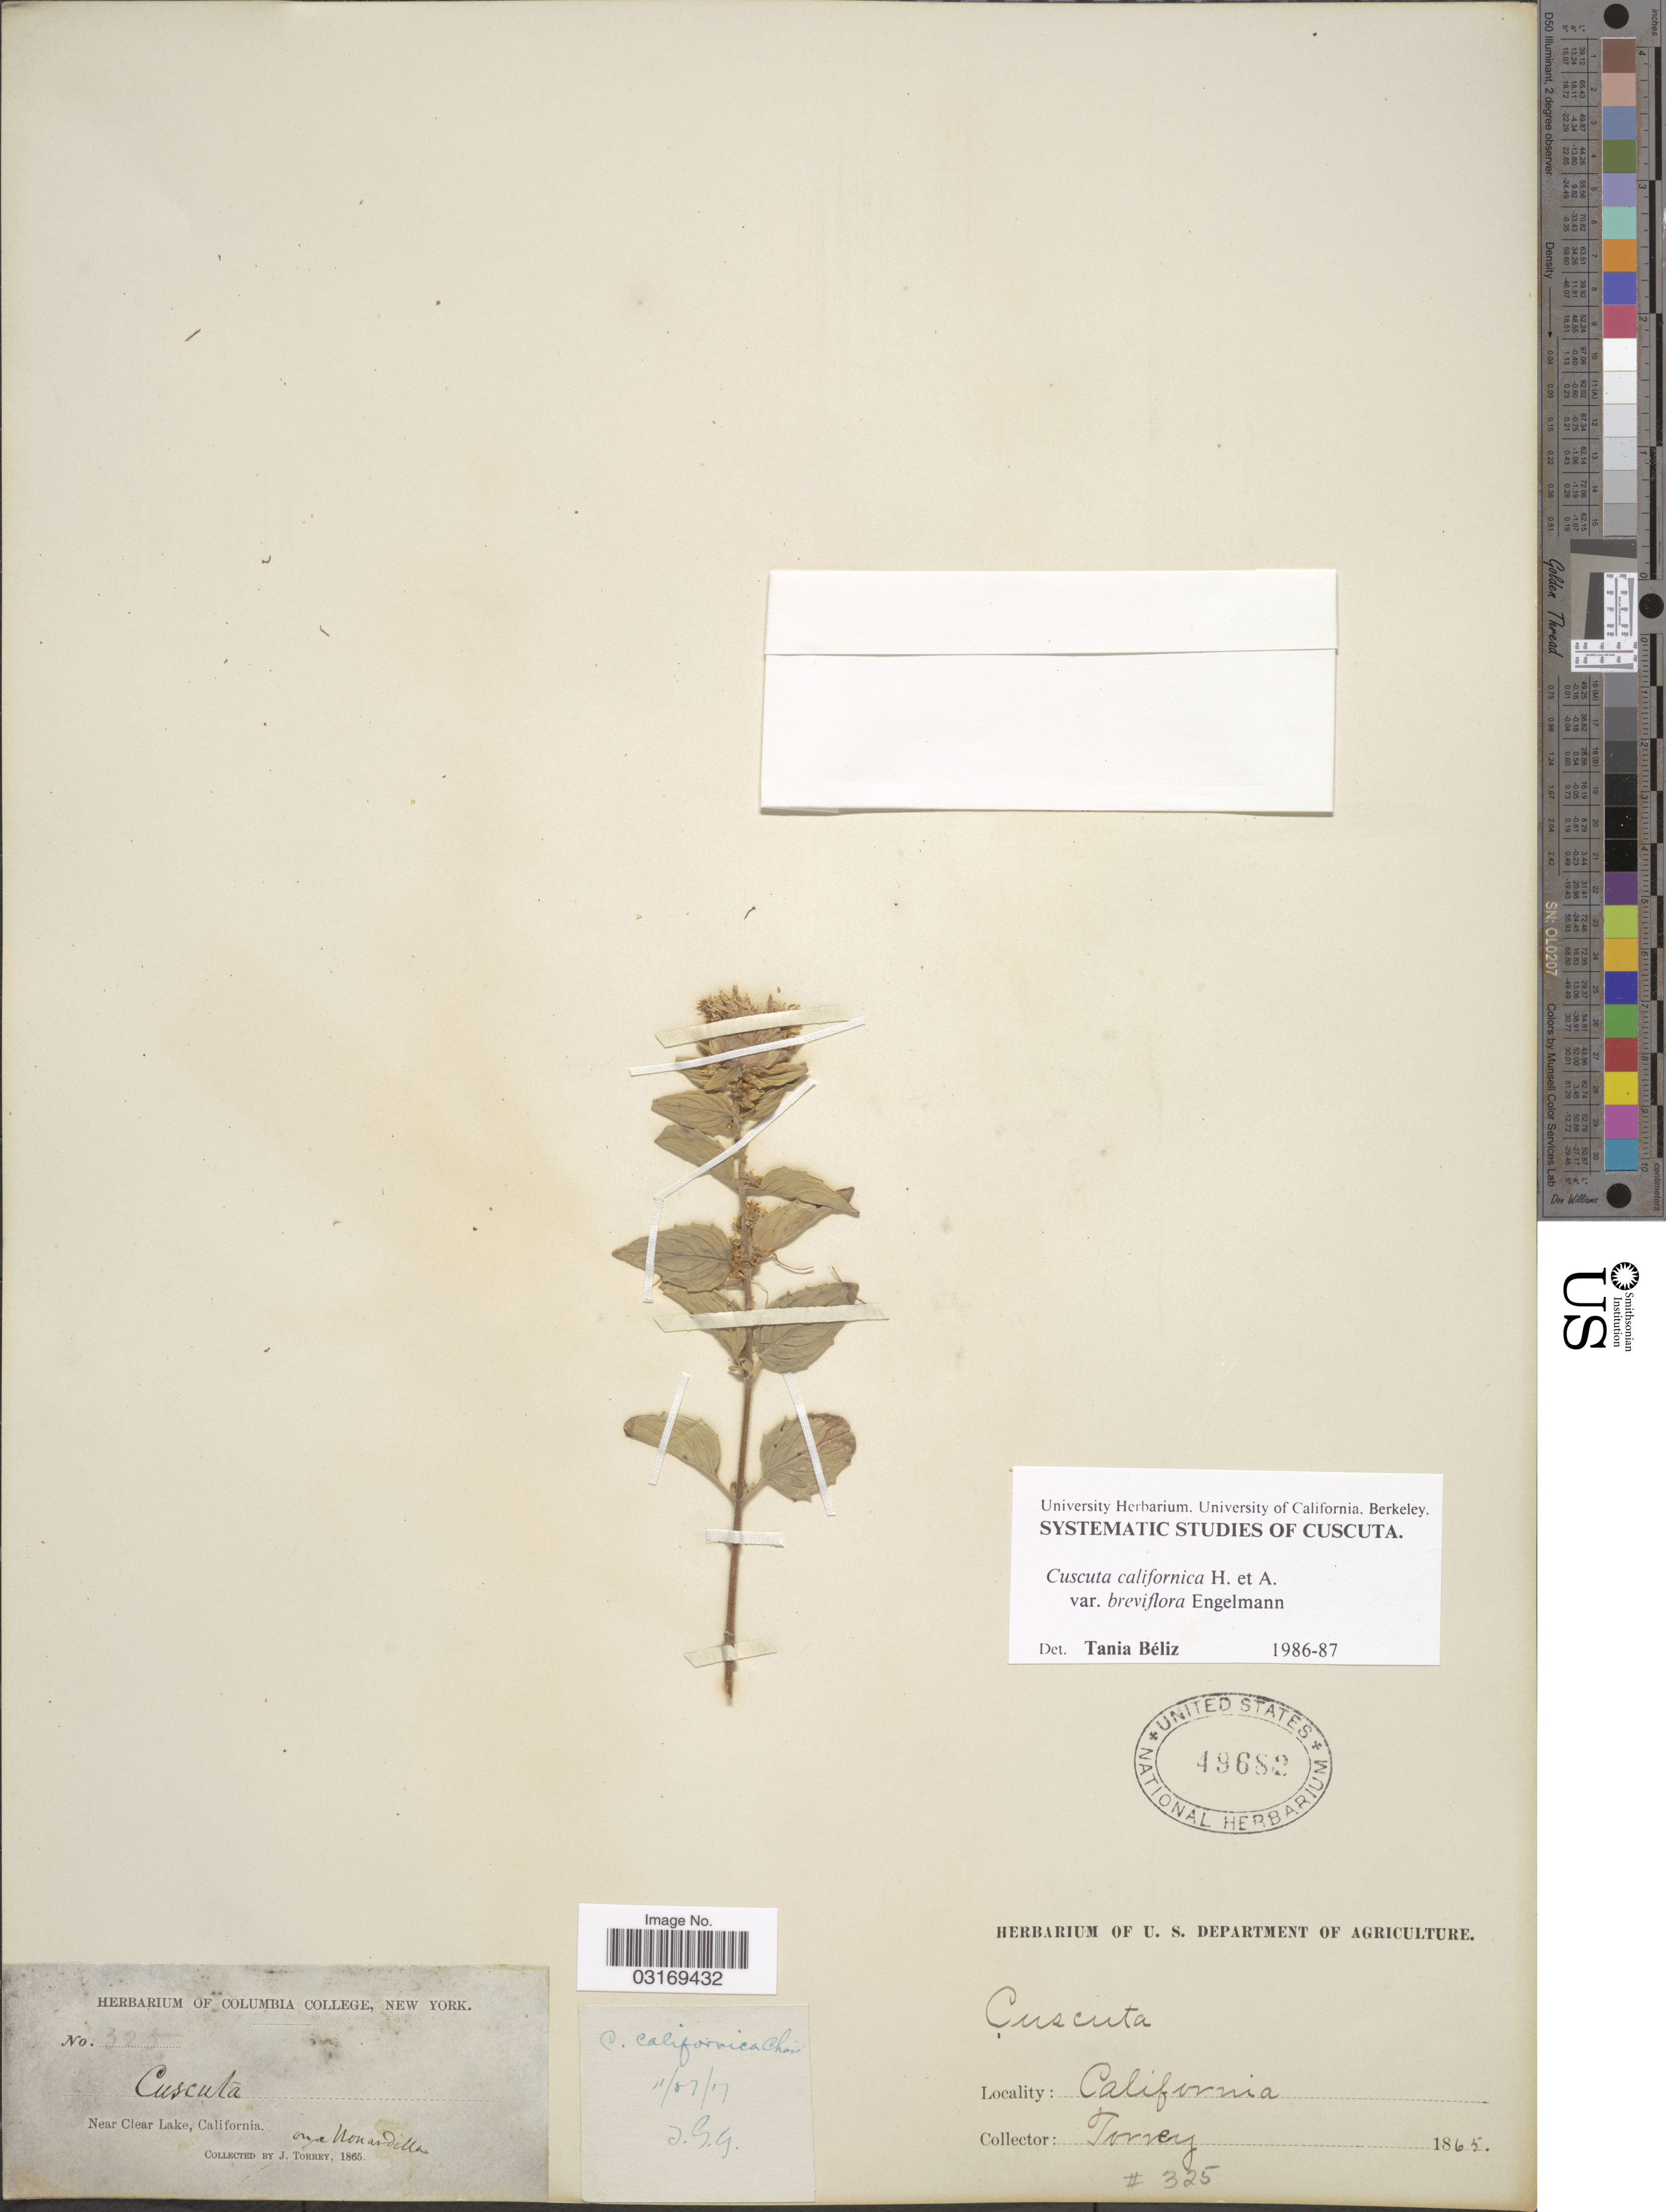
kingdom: Plantae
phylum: Tracheophyta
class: Magnoliopsida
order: Solanales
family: Convolvulaceae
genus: Cuscuta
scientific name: Cuscuta californica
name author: Hook. & Arn.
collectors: J. Torrey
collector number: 325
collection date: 1865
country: United States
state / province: California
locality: Near Clear Lake.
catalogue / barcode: US 49682